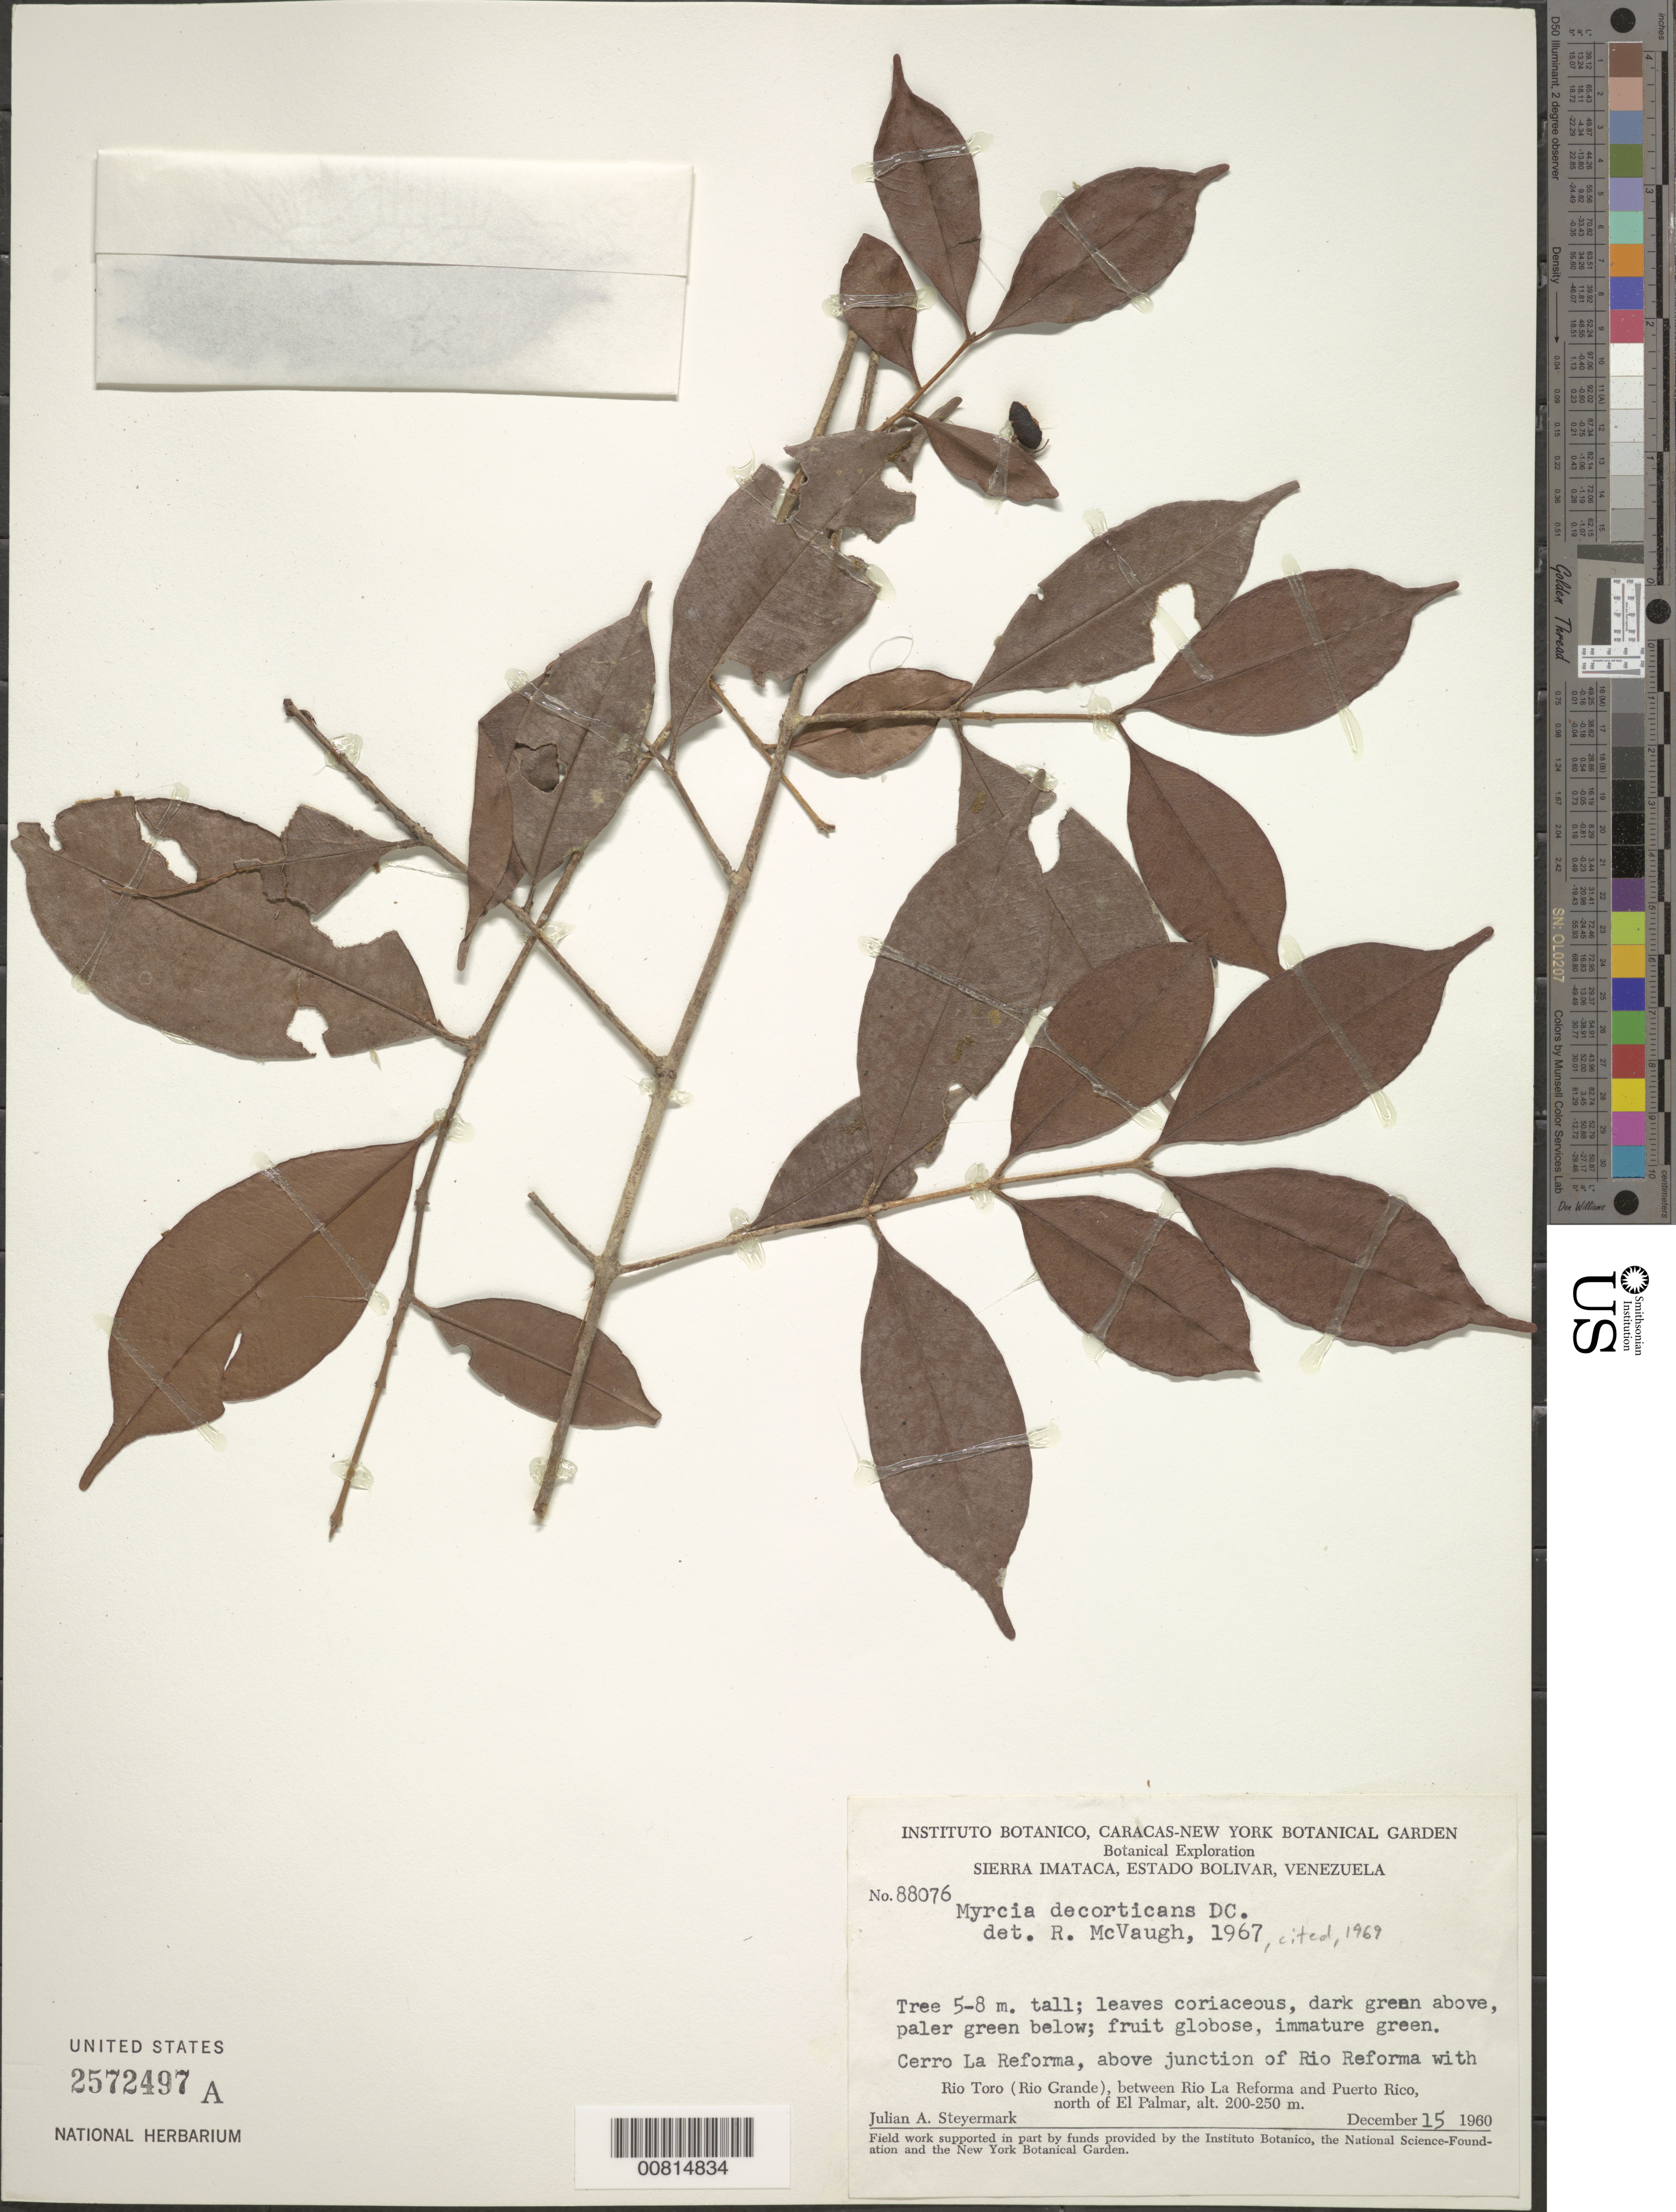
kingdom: Plantae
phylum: Tracheophyta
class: Magnoliopsida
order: Myrtales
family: Myrtaceae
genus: Myrcia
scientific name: Myrcia decorticans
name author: DC.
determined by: McVaugh, R.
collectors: J. Steyermark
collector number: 88076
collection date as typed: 15-Dec-60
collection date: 1960-12-15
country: Venezuela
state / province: Bolívar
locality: Sierra Imataca; Cerro La Reforma, above junction with Río Reforma with Río Toro (Río Grande), between Río La Reforma and Puerto Rico, N of El Palmar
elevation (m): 200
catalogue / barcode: US 2572497A